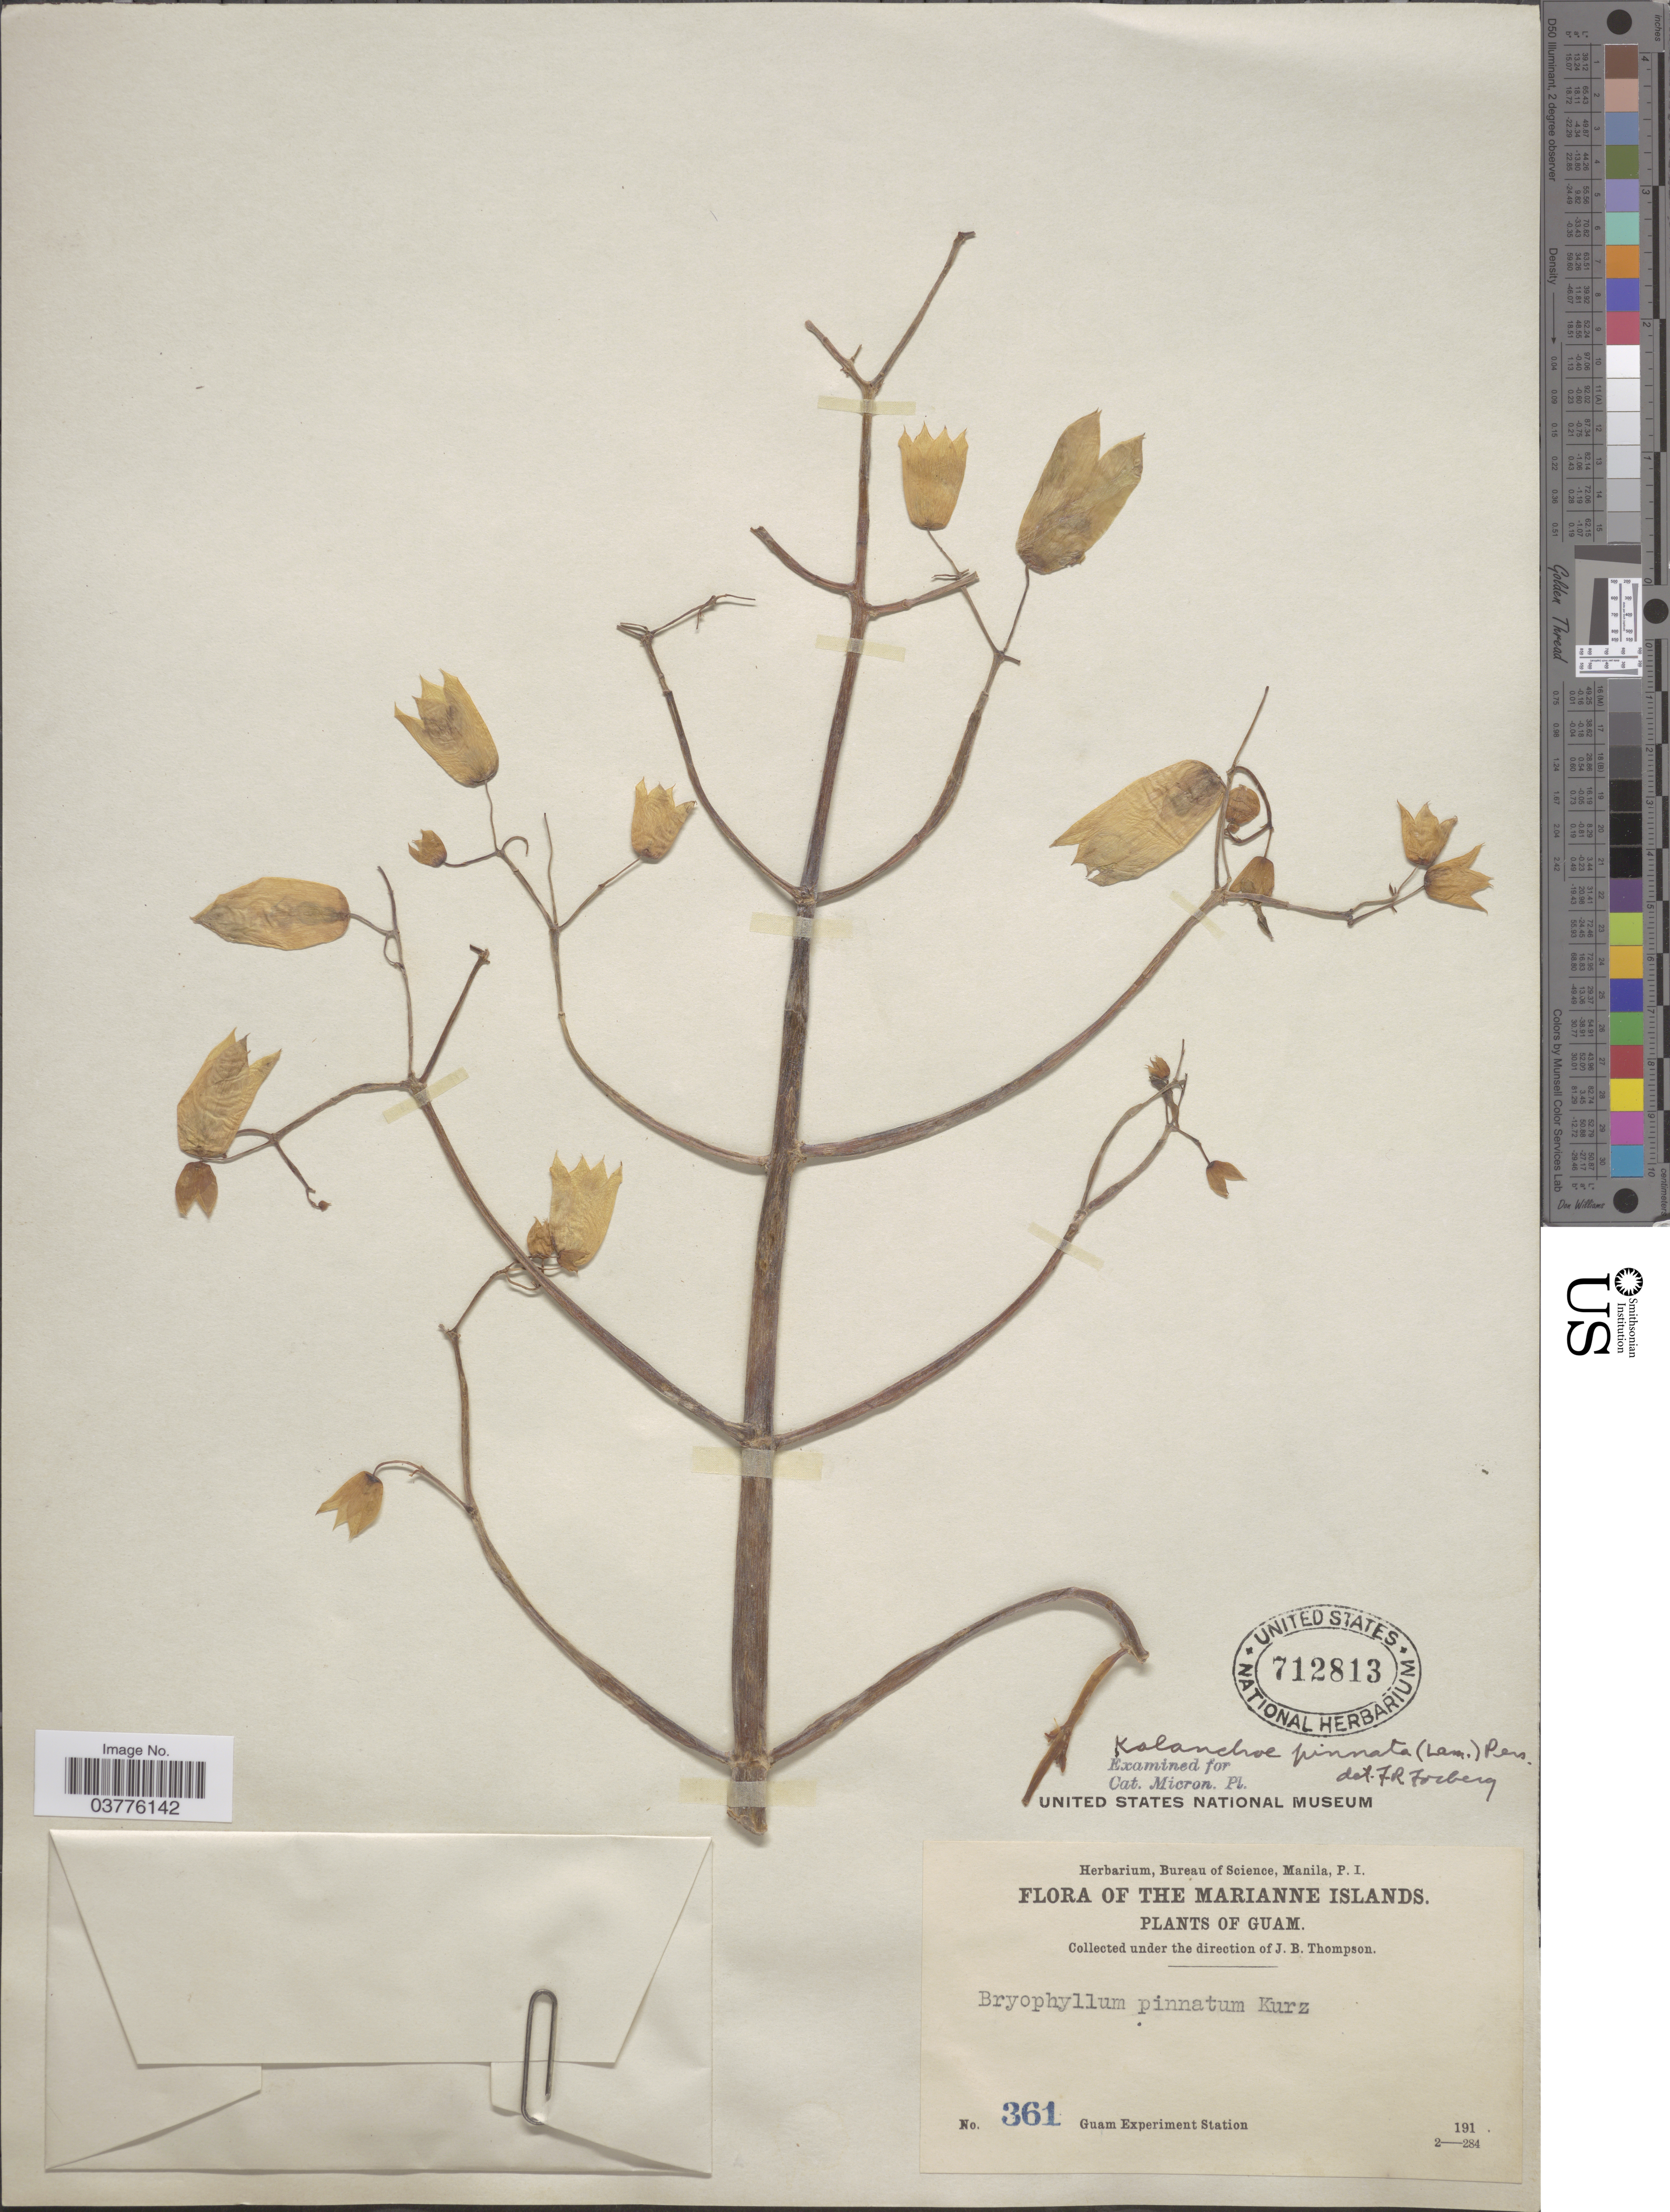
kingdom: Plantae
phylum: Tracheophyta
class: Magnoliopsida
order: Saxifragales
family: Crassulaceae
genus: Kalanchoe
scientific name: Kalanchoe pinnata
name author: (Lam.) Pers.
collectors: Guam Exp. Sta.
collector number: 361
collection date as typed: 191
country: Guam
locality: The Marianne Islands.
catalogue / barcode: US 712813